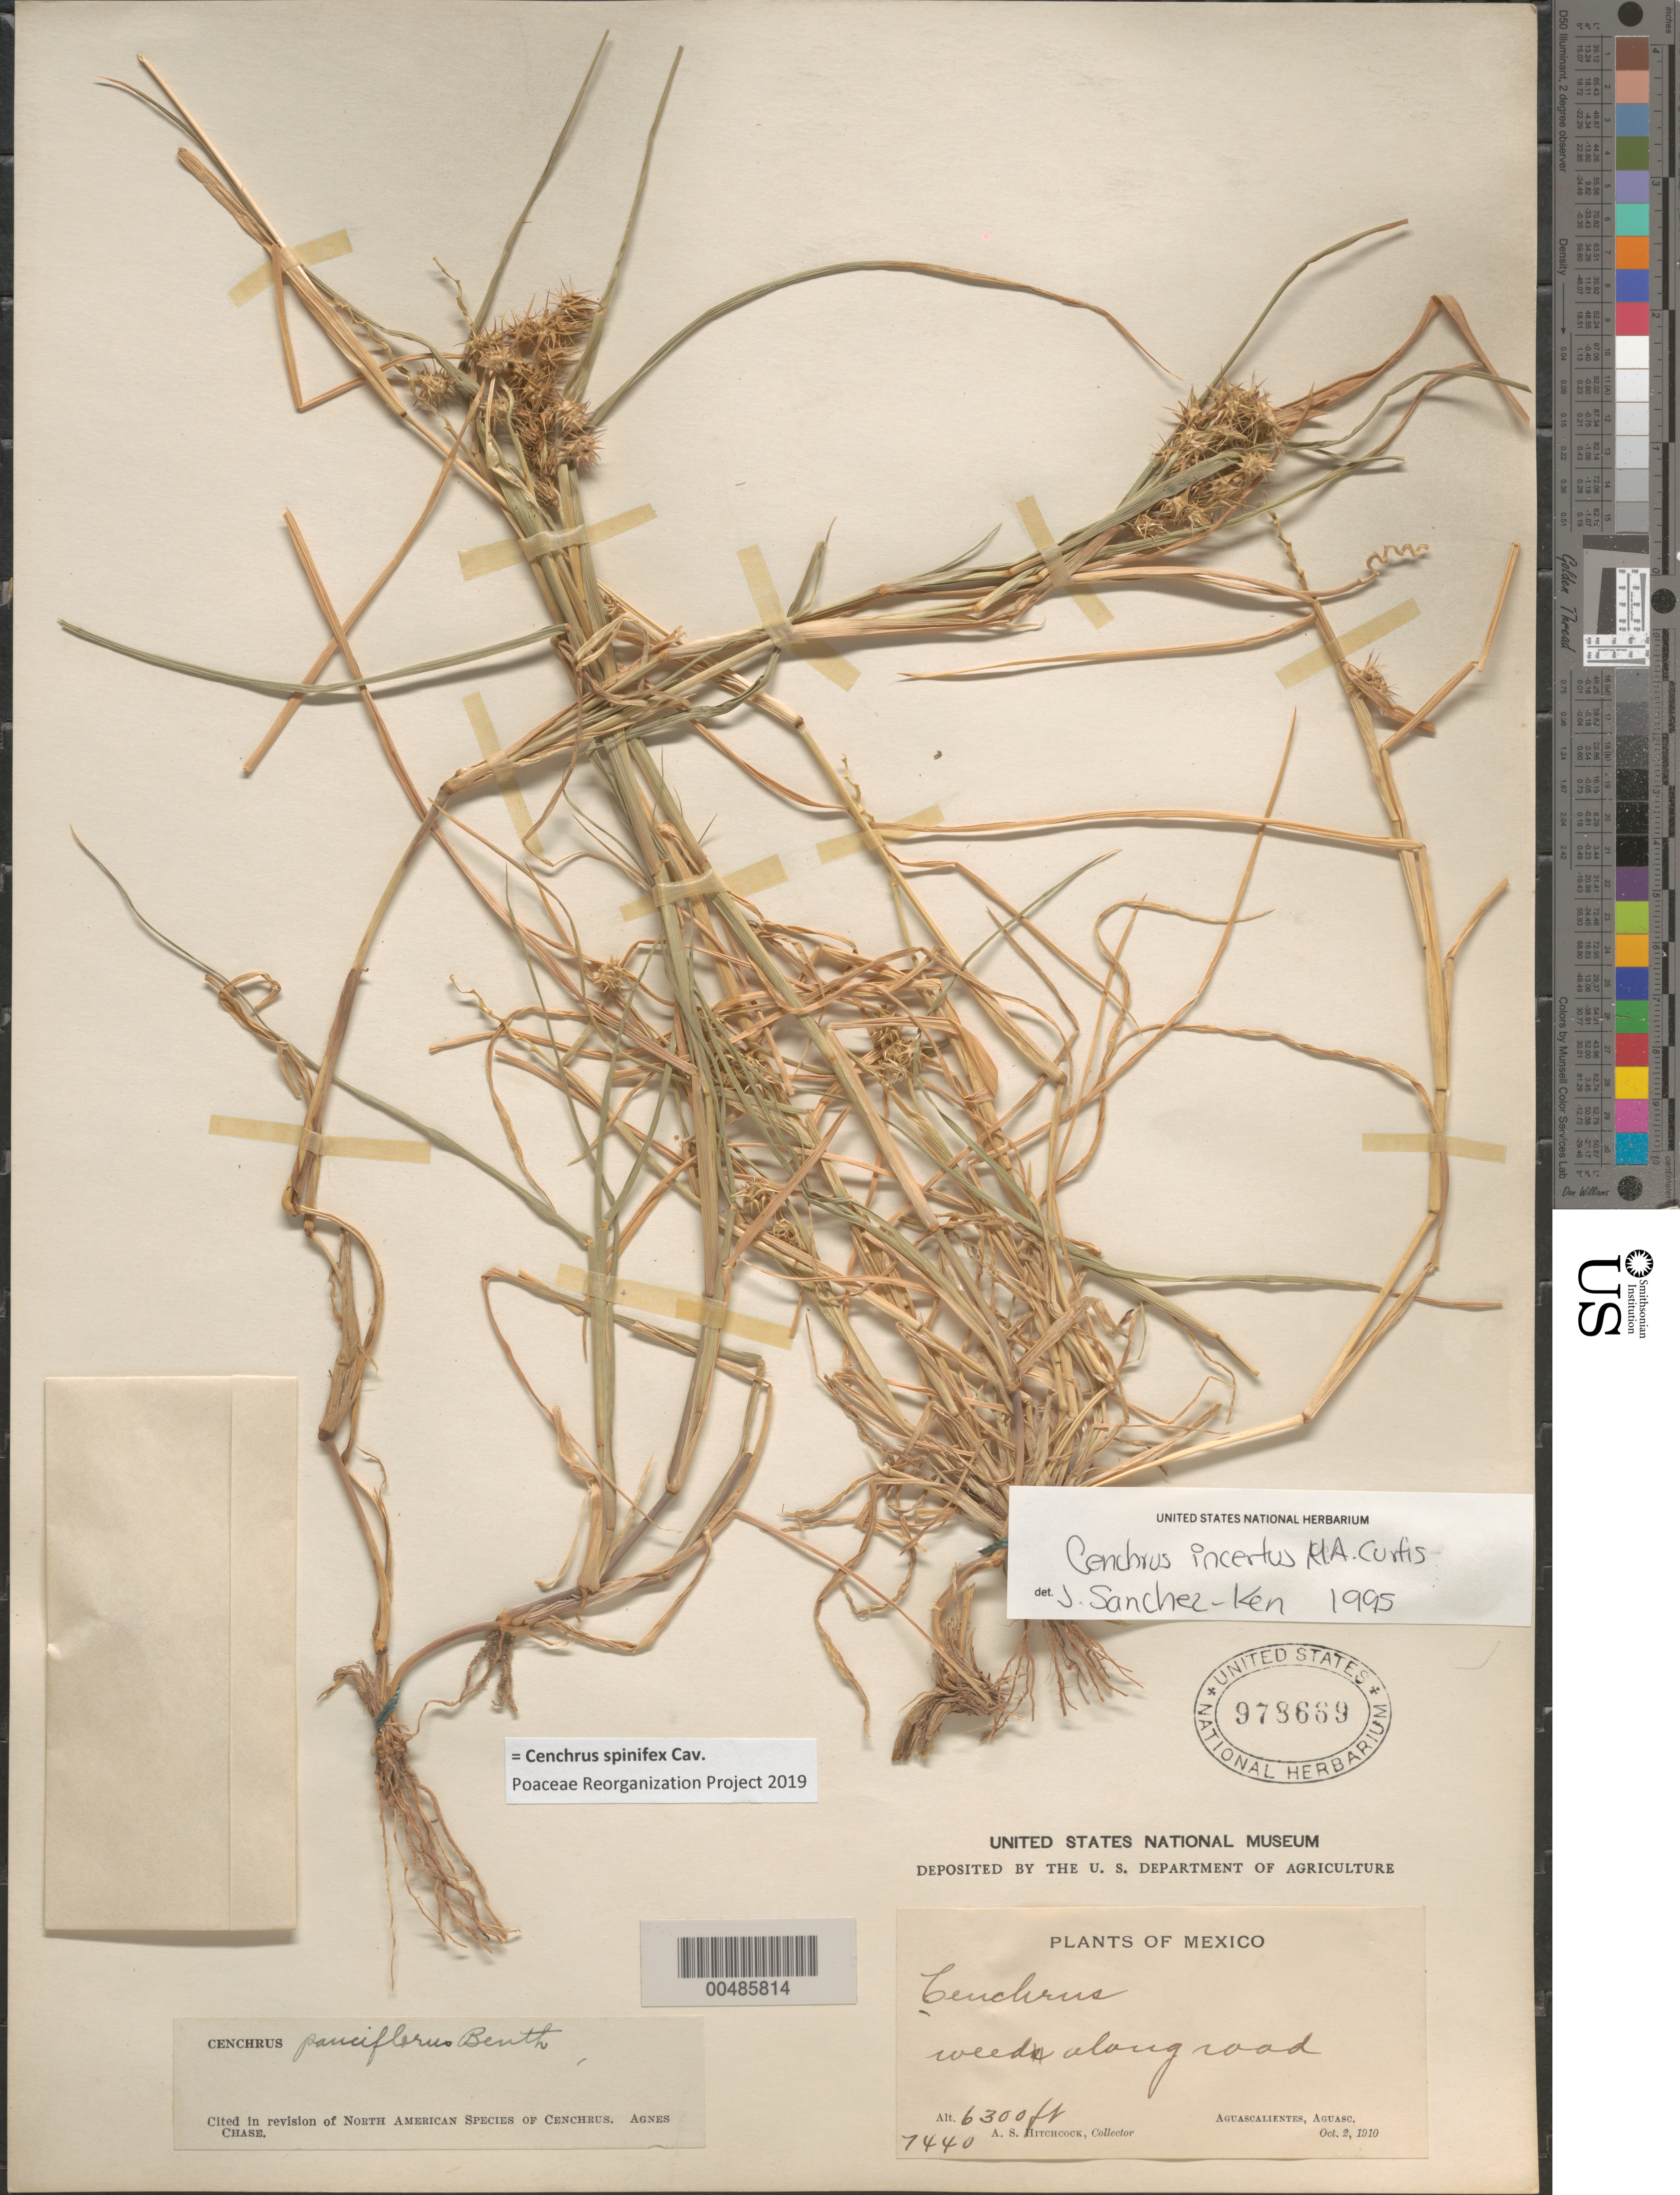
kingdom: Plantae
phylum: Tracheophyta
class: Liliopsida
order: Poales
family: Poaceae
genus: Cenchrus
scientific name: Cenchrus spinifex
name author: Cav.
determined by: Poaceae Reorganization Project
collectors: A. S. Hitchcock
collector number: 7440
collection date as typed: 2 Oct 1910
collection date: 1910-10-02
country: Mexico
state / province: Aguascalientes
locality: Aguascalientes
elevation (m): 1920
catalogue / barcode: US 978669